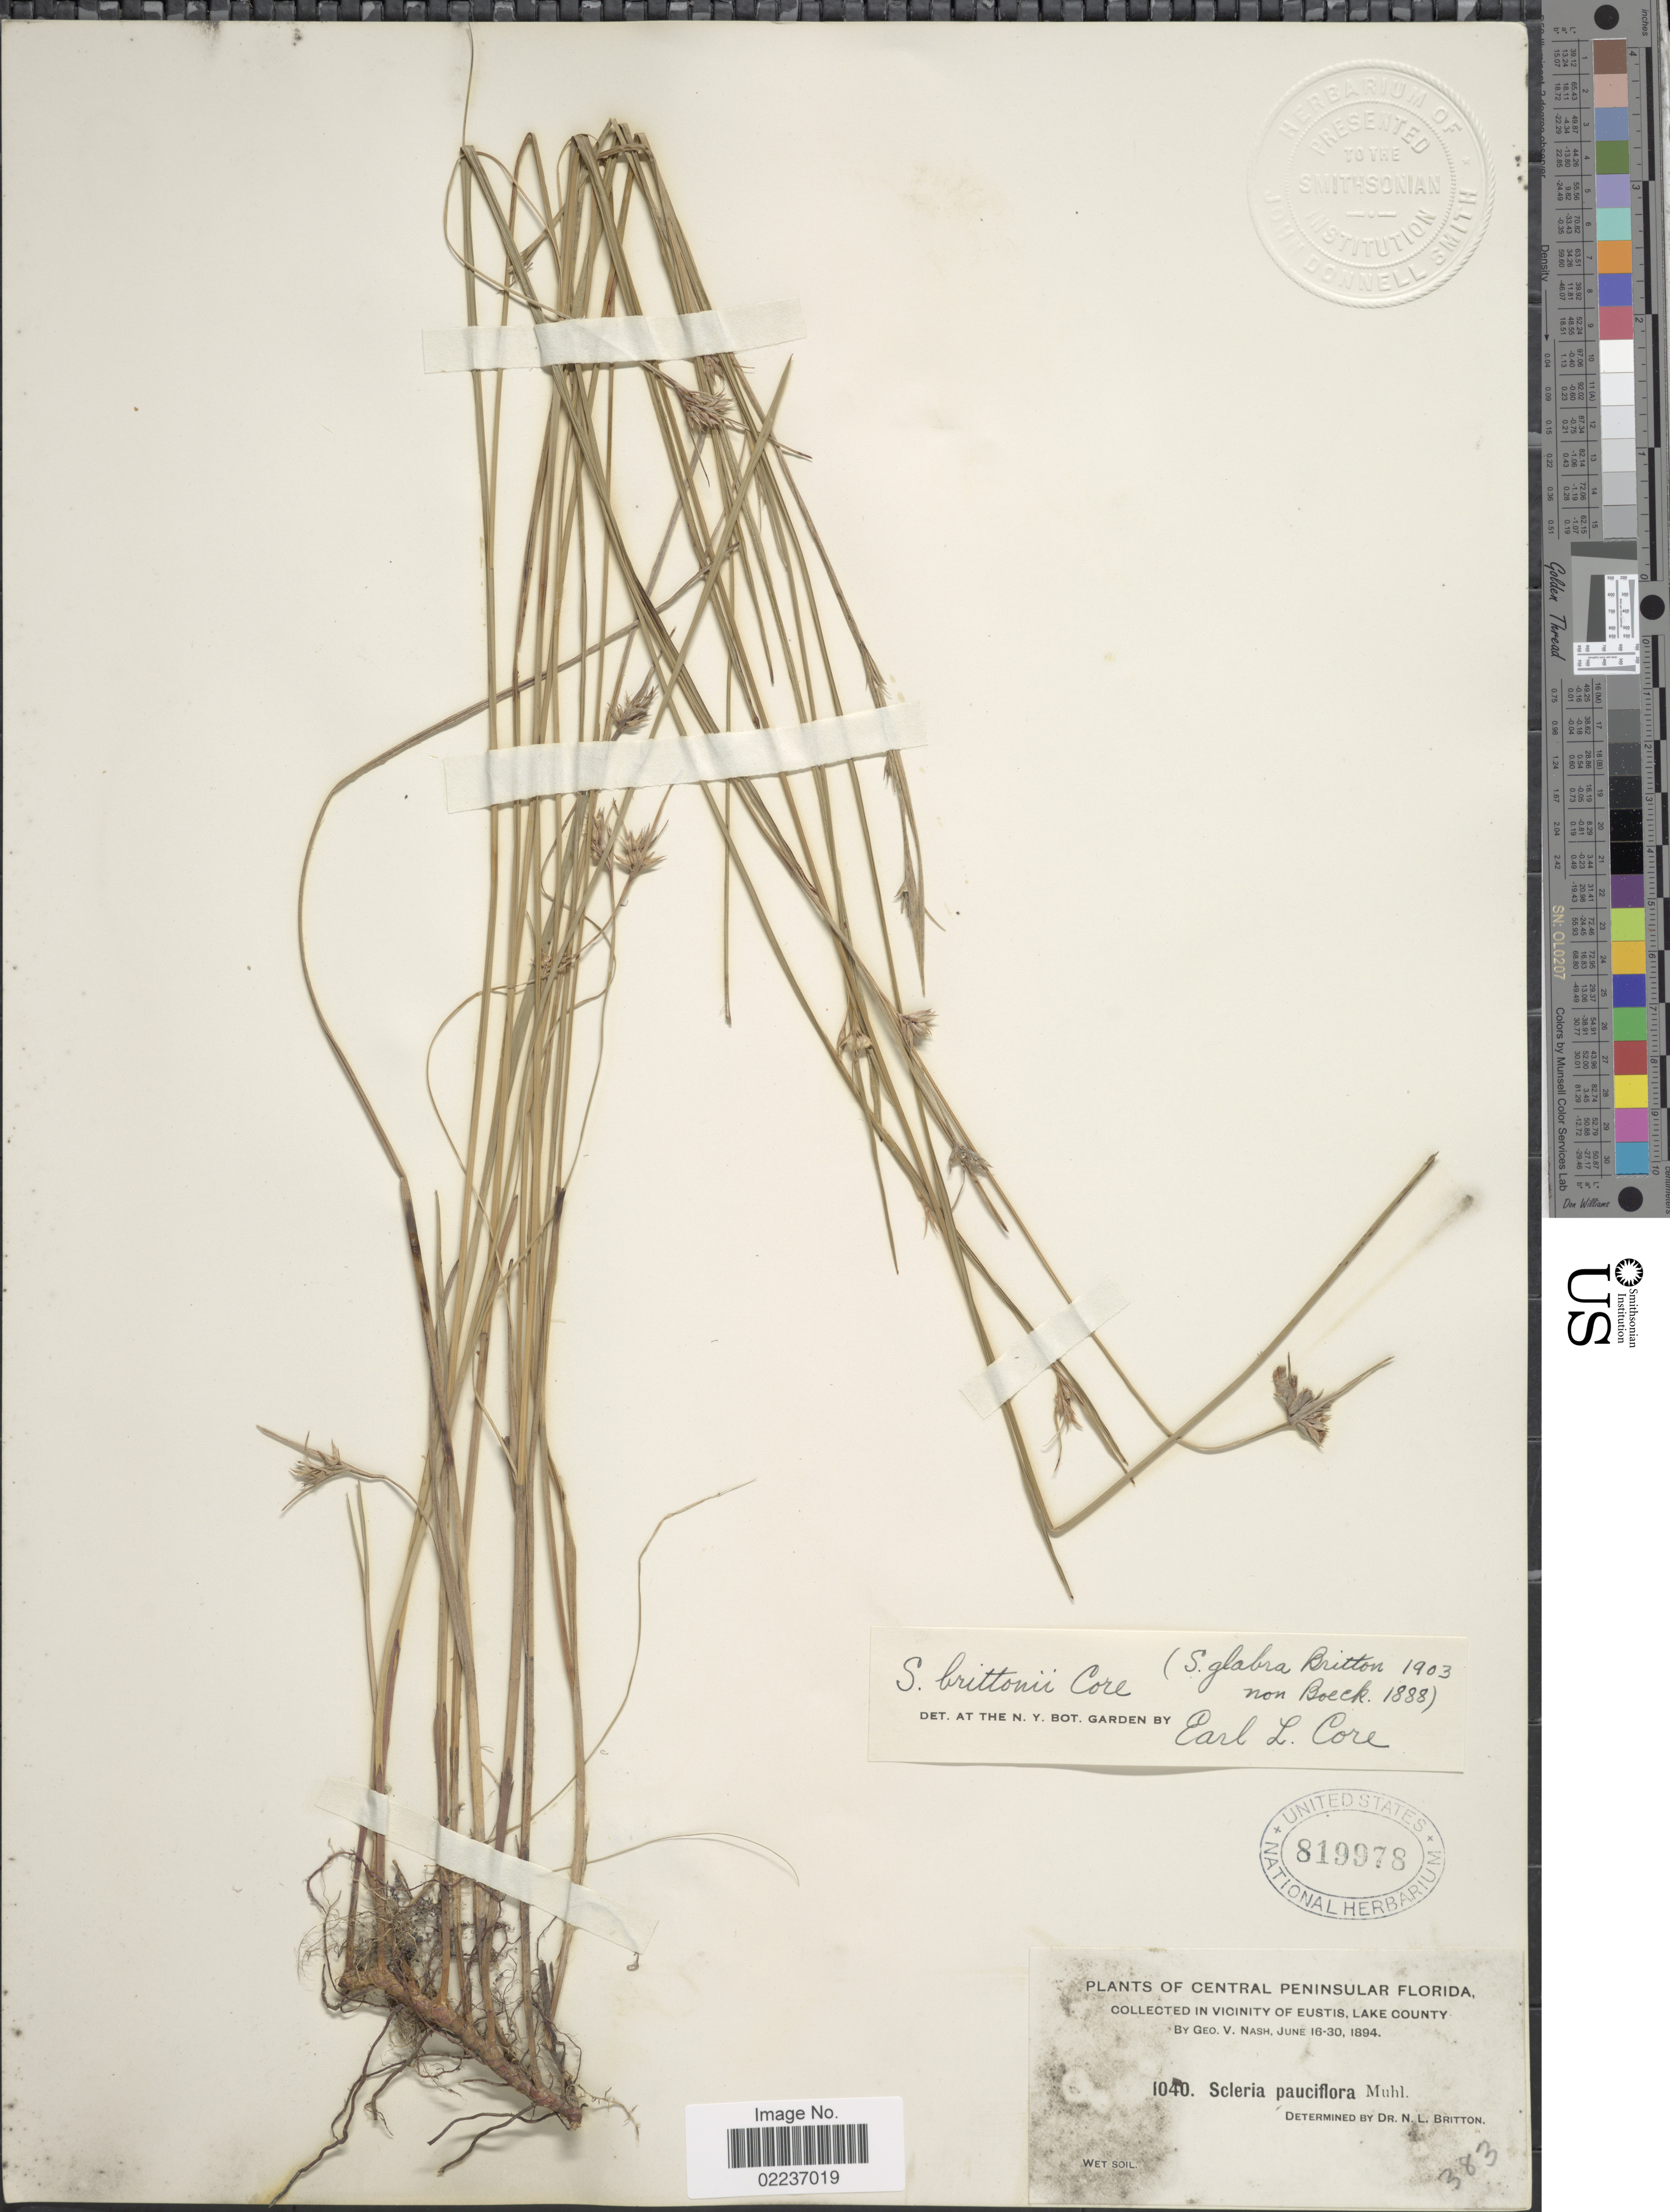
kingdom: Plantae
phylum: Tracheophyta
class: Liliopsida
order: Poales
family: Cyperaceae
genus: Scleria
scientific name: Scleria brittonii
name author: Core ex Small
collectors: G. V. Nash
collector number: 1040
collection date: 1894-06-16/1894-06-30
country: United States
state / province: Florida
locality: Central Peninsular, in vicinity of Eustis, Lake County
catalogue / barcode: US 819978